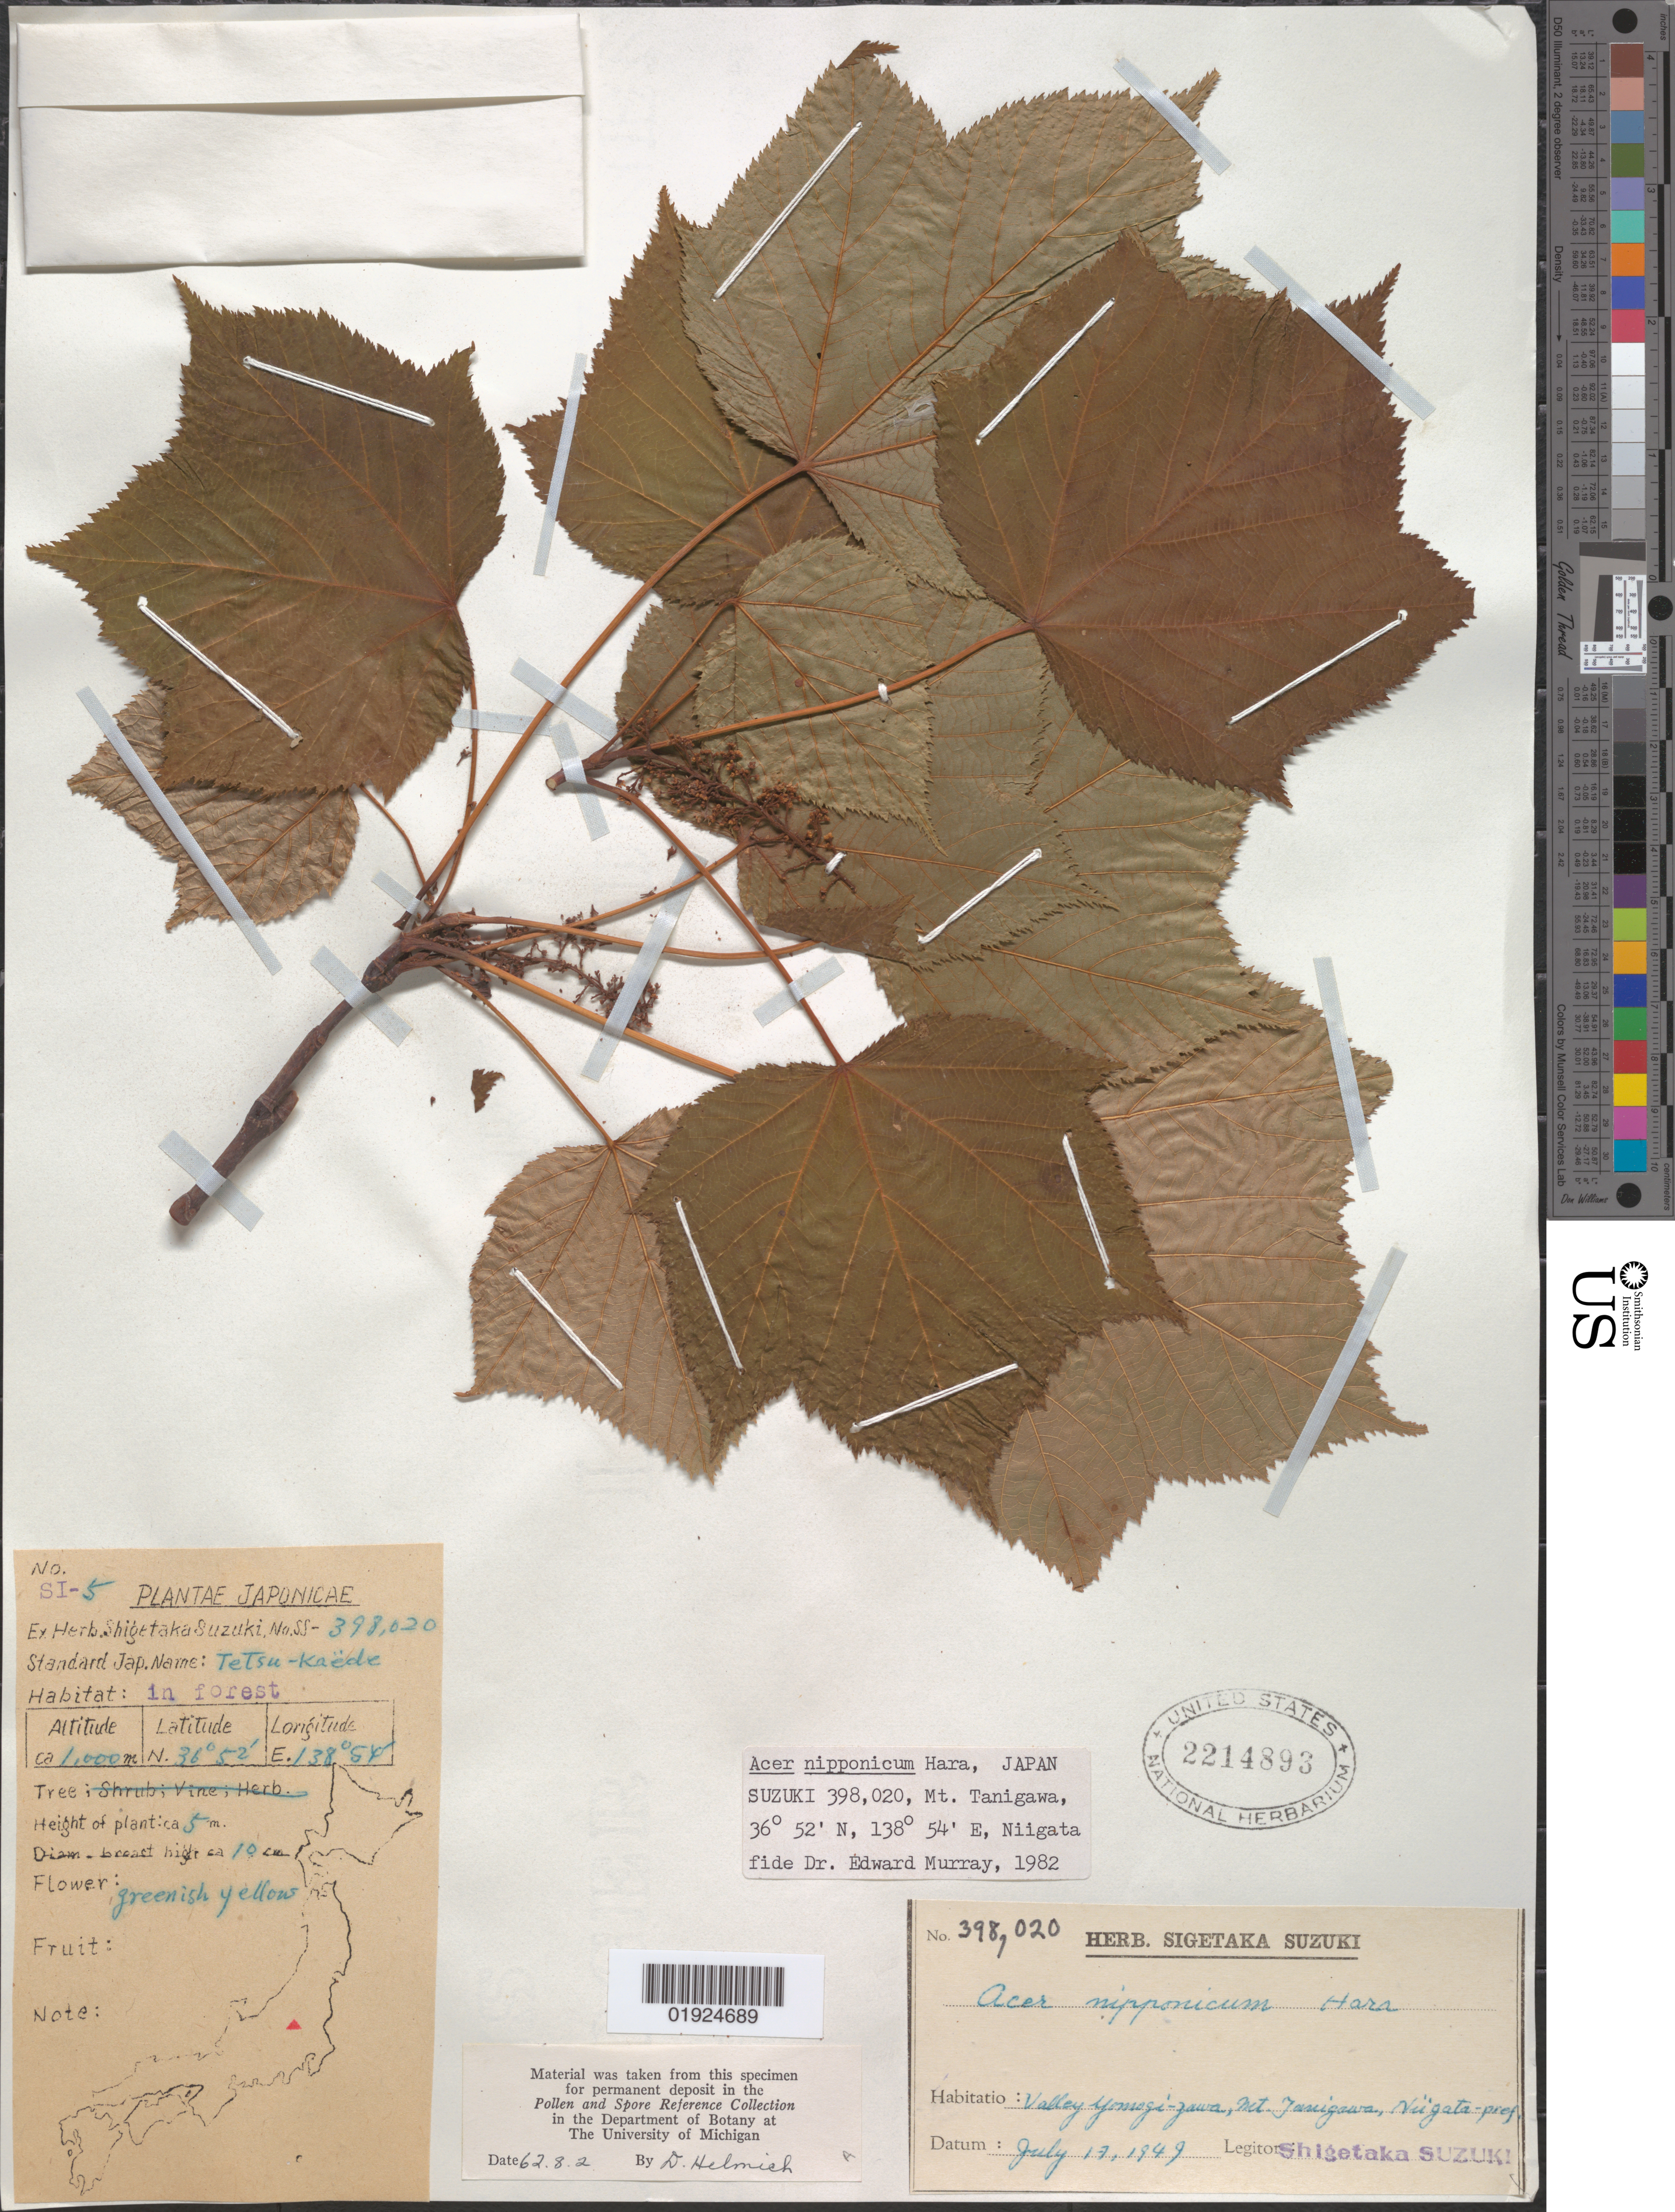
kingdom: Plantae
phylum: Tracheophyta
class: Magnoliopsida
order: Sapindales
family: Sapindaceae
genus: Acer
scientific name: Acer nipponicum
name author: (Franch. & Sav.) H. Hara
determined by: Murray, Edward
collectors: S. Suzuki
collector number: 398020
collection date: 1949-07-19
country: Japan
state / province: Niigata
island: Honshu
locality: Mt. Tanigawa, valley Yomogi-zawa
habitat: In forest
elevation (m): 1000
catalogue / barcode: US 2214893